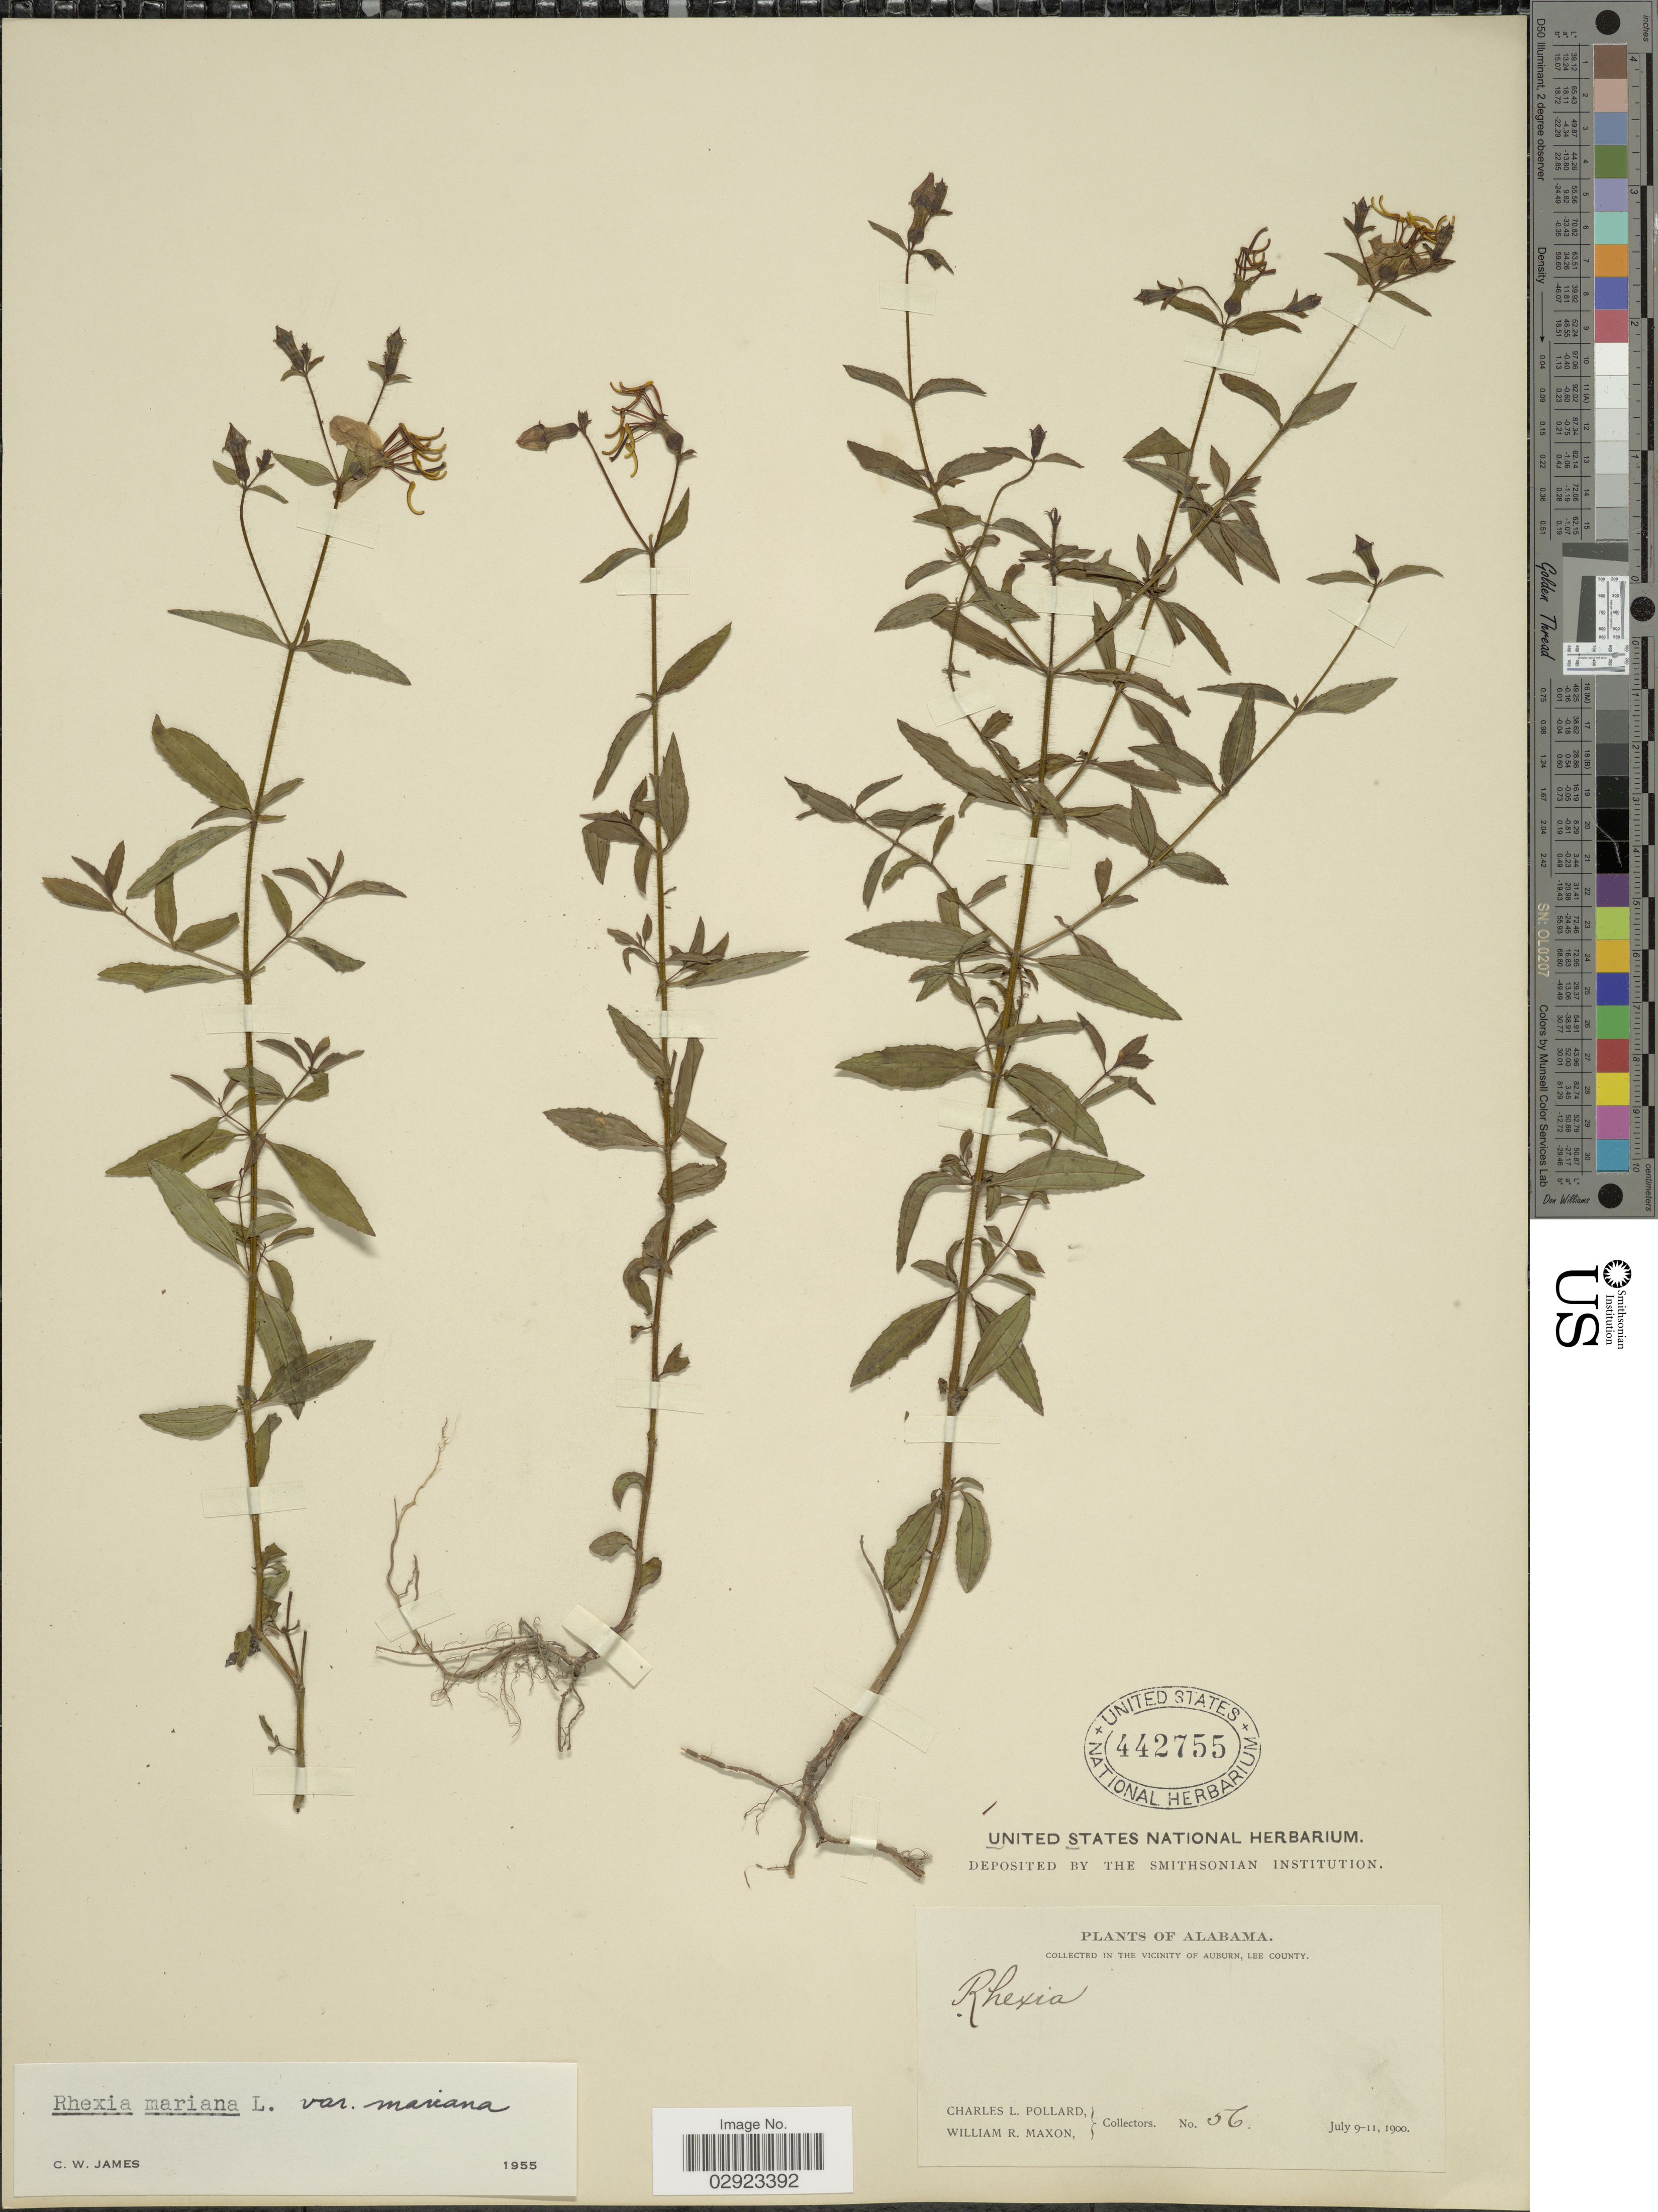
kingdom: Plantae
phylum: Tracheophyta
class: Magnoliopsida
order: Myrtales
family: Melastomataceae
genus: Rhexia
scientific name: Rhexia mariana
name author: L.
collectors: C. L. Pollard & W. R. Maxon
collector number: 56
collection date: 1900-07-09/1900-07-11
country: United States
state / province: Alabama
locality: In the vicinity of Auburn, Lee County.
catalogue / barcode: US 442755